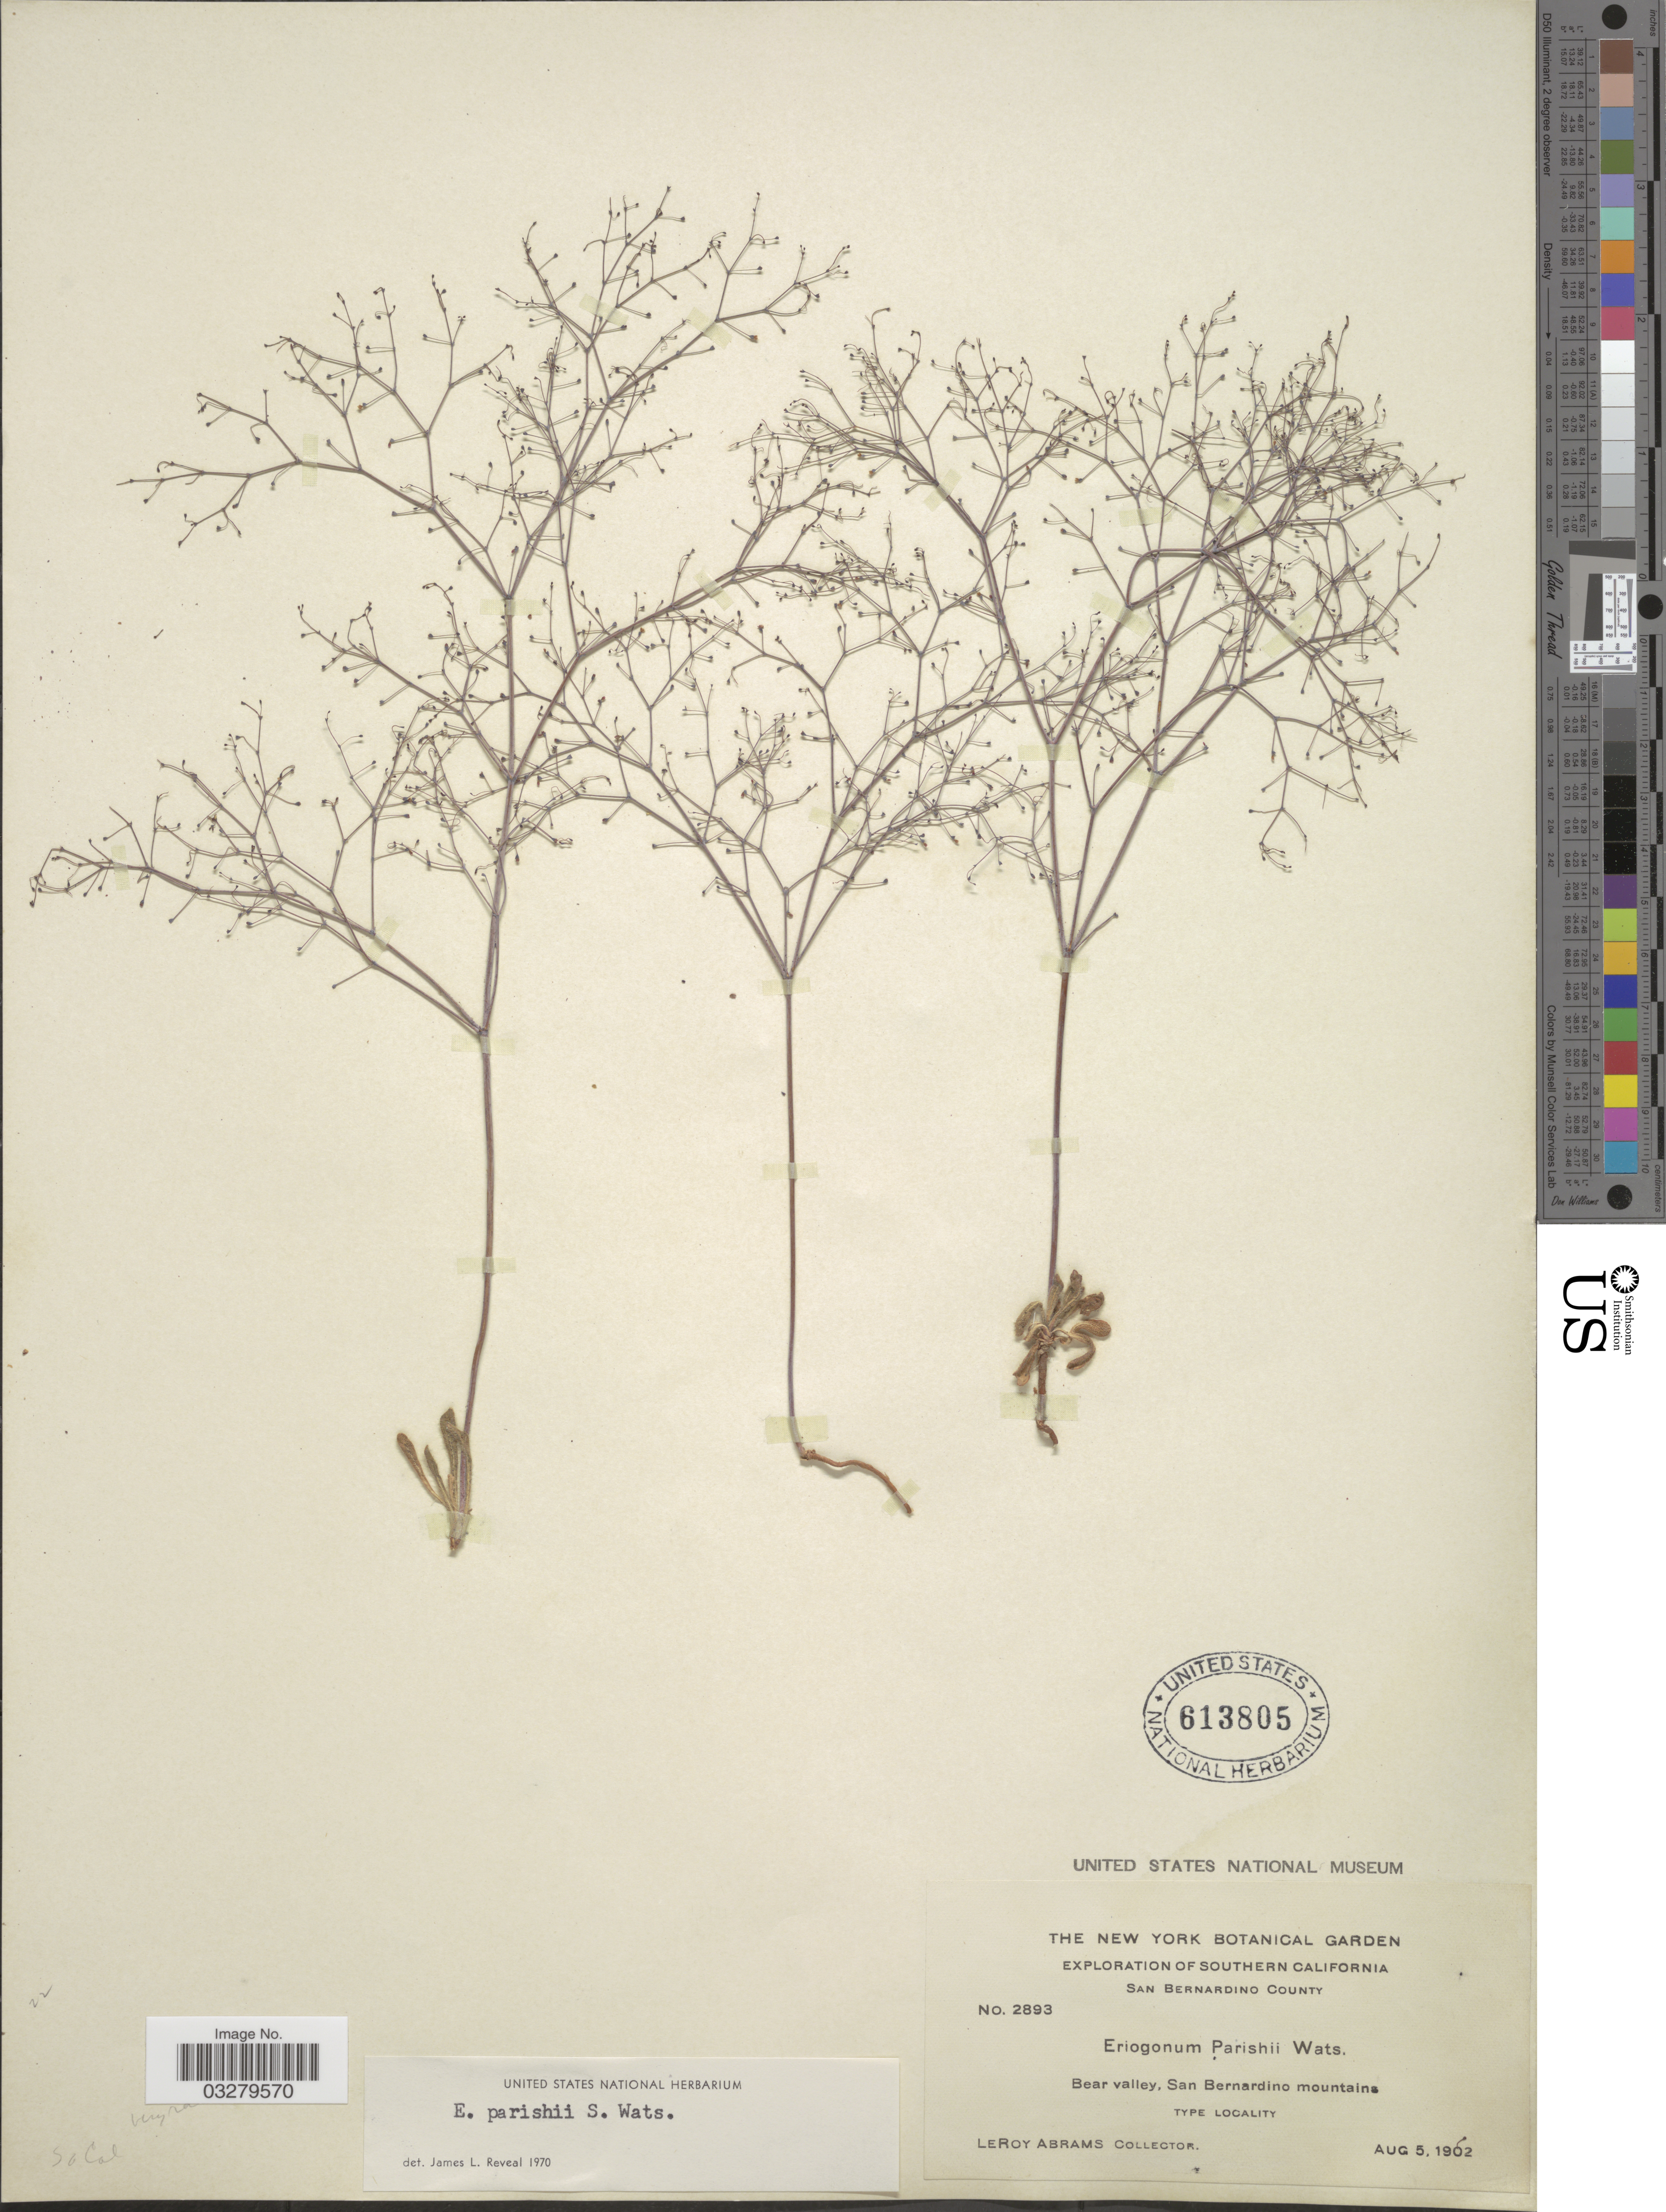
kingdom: Plantae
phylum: Tracheophyta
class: Magnoliopsida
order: Caryophyllales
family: Polygonaceae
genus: Eriogonum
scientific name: Eriogonum parishii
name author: S. Watson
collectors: L. Abrams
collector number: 2893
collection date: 1902-08-05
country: United States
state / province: California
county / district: San Bernardino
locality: Southern California. San Bernardino County. Bear Valley, San Bernardino mountains.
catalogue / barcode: US 613805